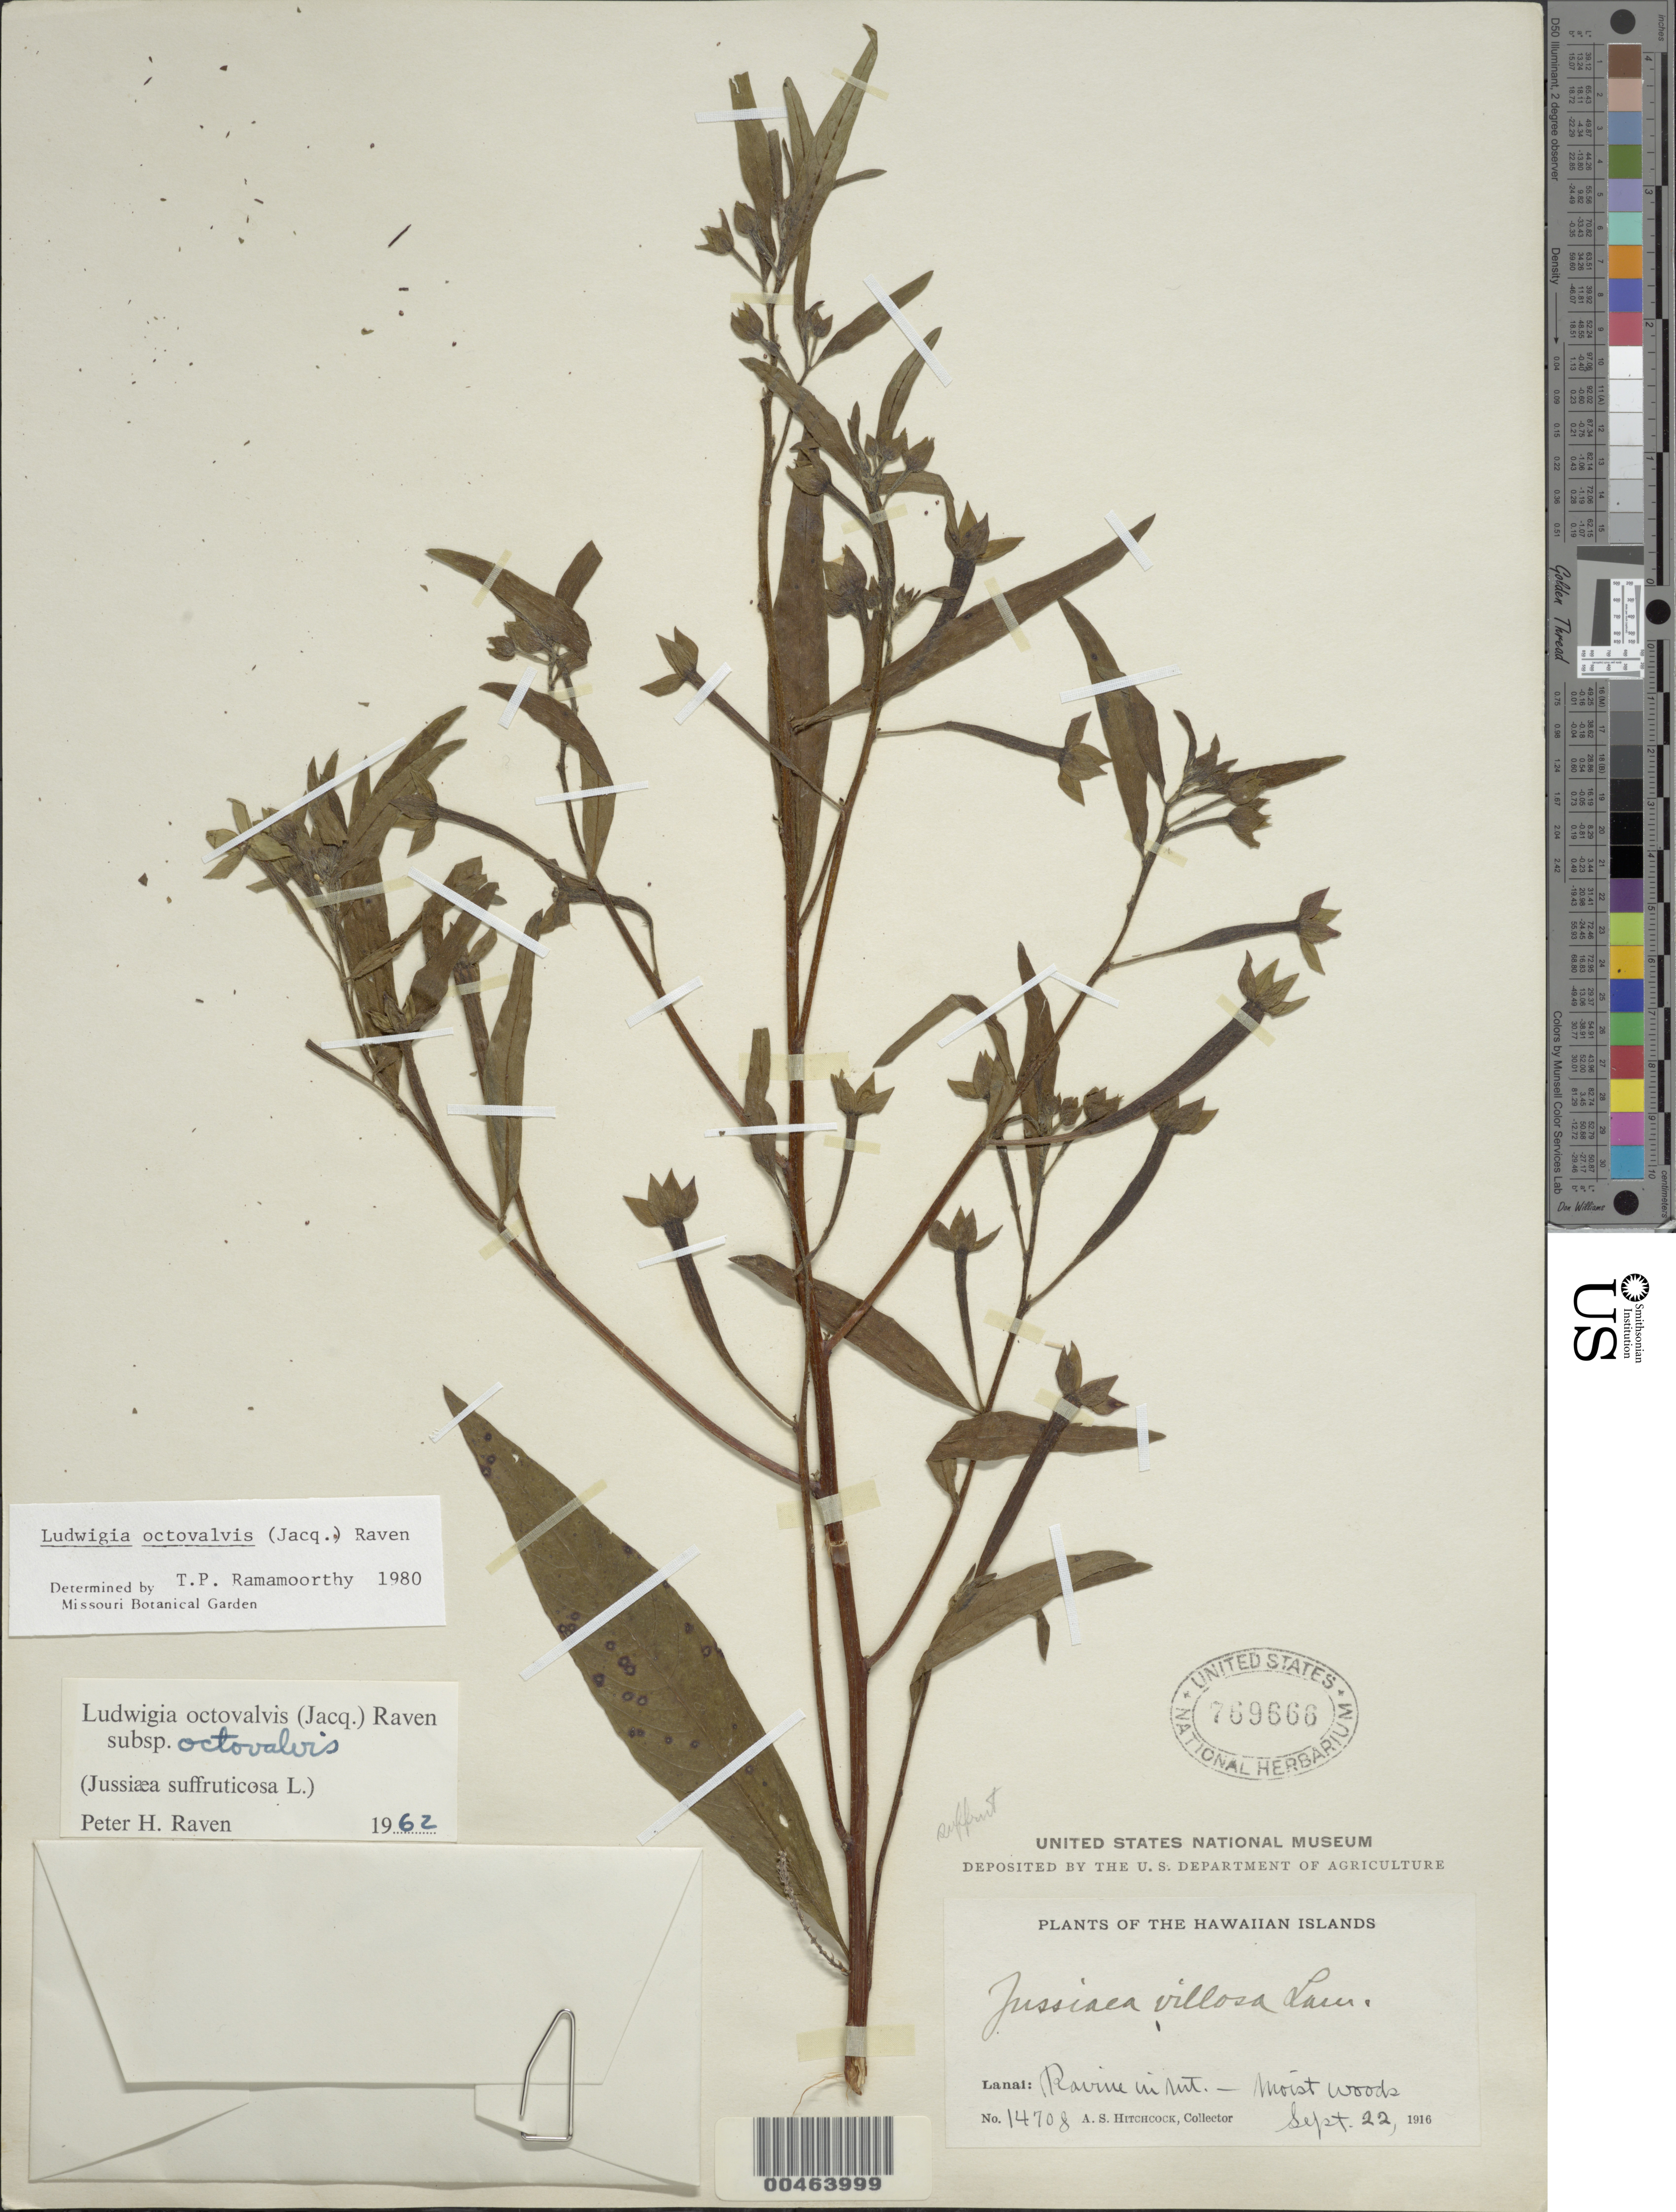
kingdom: Plantae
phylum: Tracheophyta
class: Magnoliopsida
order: Myrtales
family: Onagraceae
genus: Ludwigia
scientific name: Ludwigia octovalvis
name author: (Jacq.) P.H. Raven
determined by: Ramamoorthy, T. P.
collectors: A. S. Hitchcock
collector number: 14708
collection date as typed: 22 Sep 1916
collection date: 1916-09-22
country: United States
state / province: Hawaii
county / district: Maui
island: Lana'i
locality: Ravine in Mt.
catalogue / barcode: US 769666